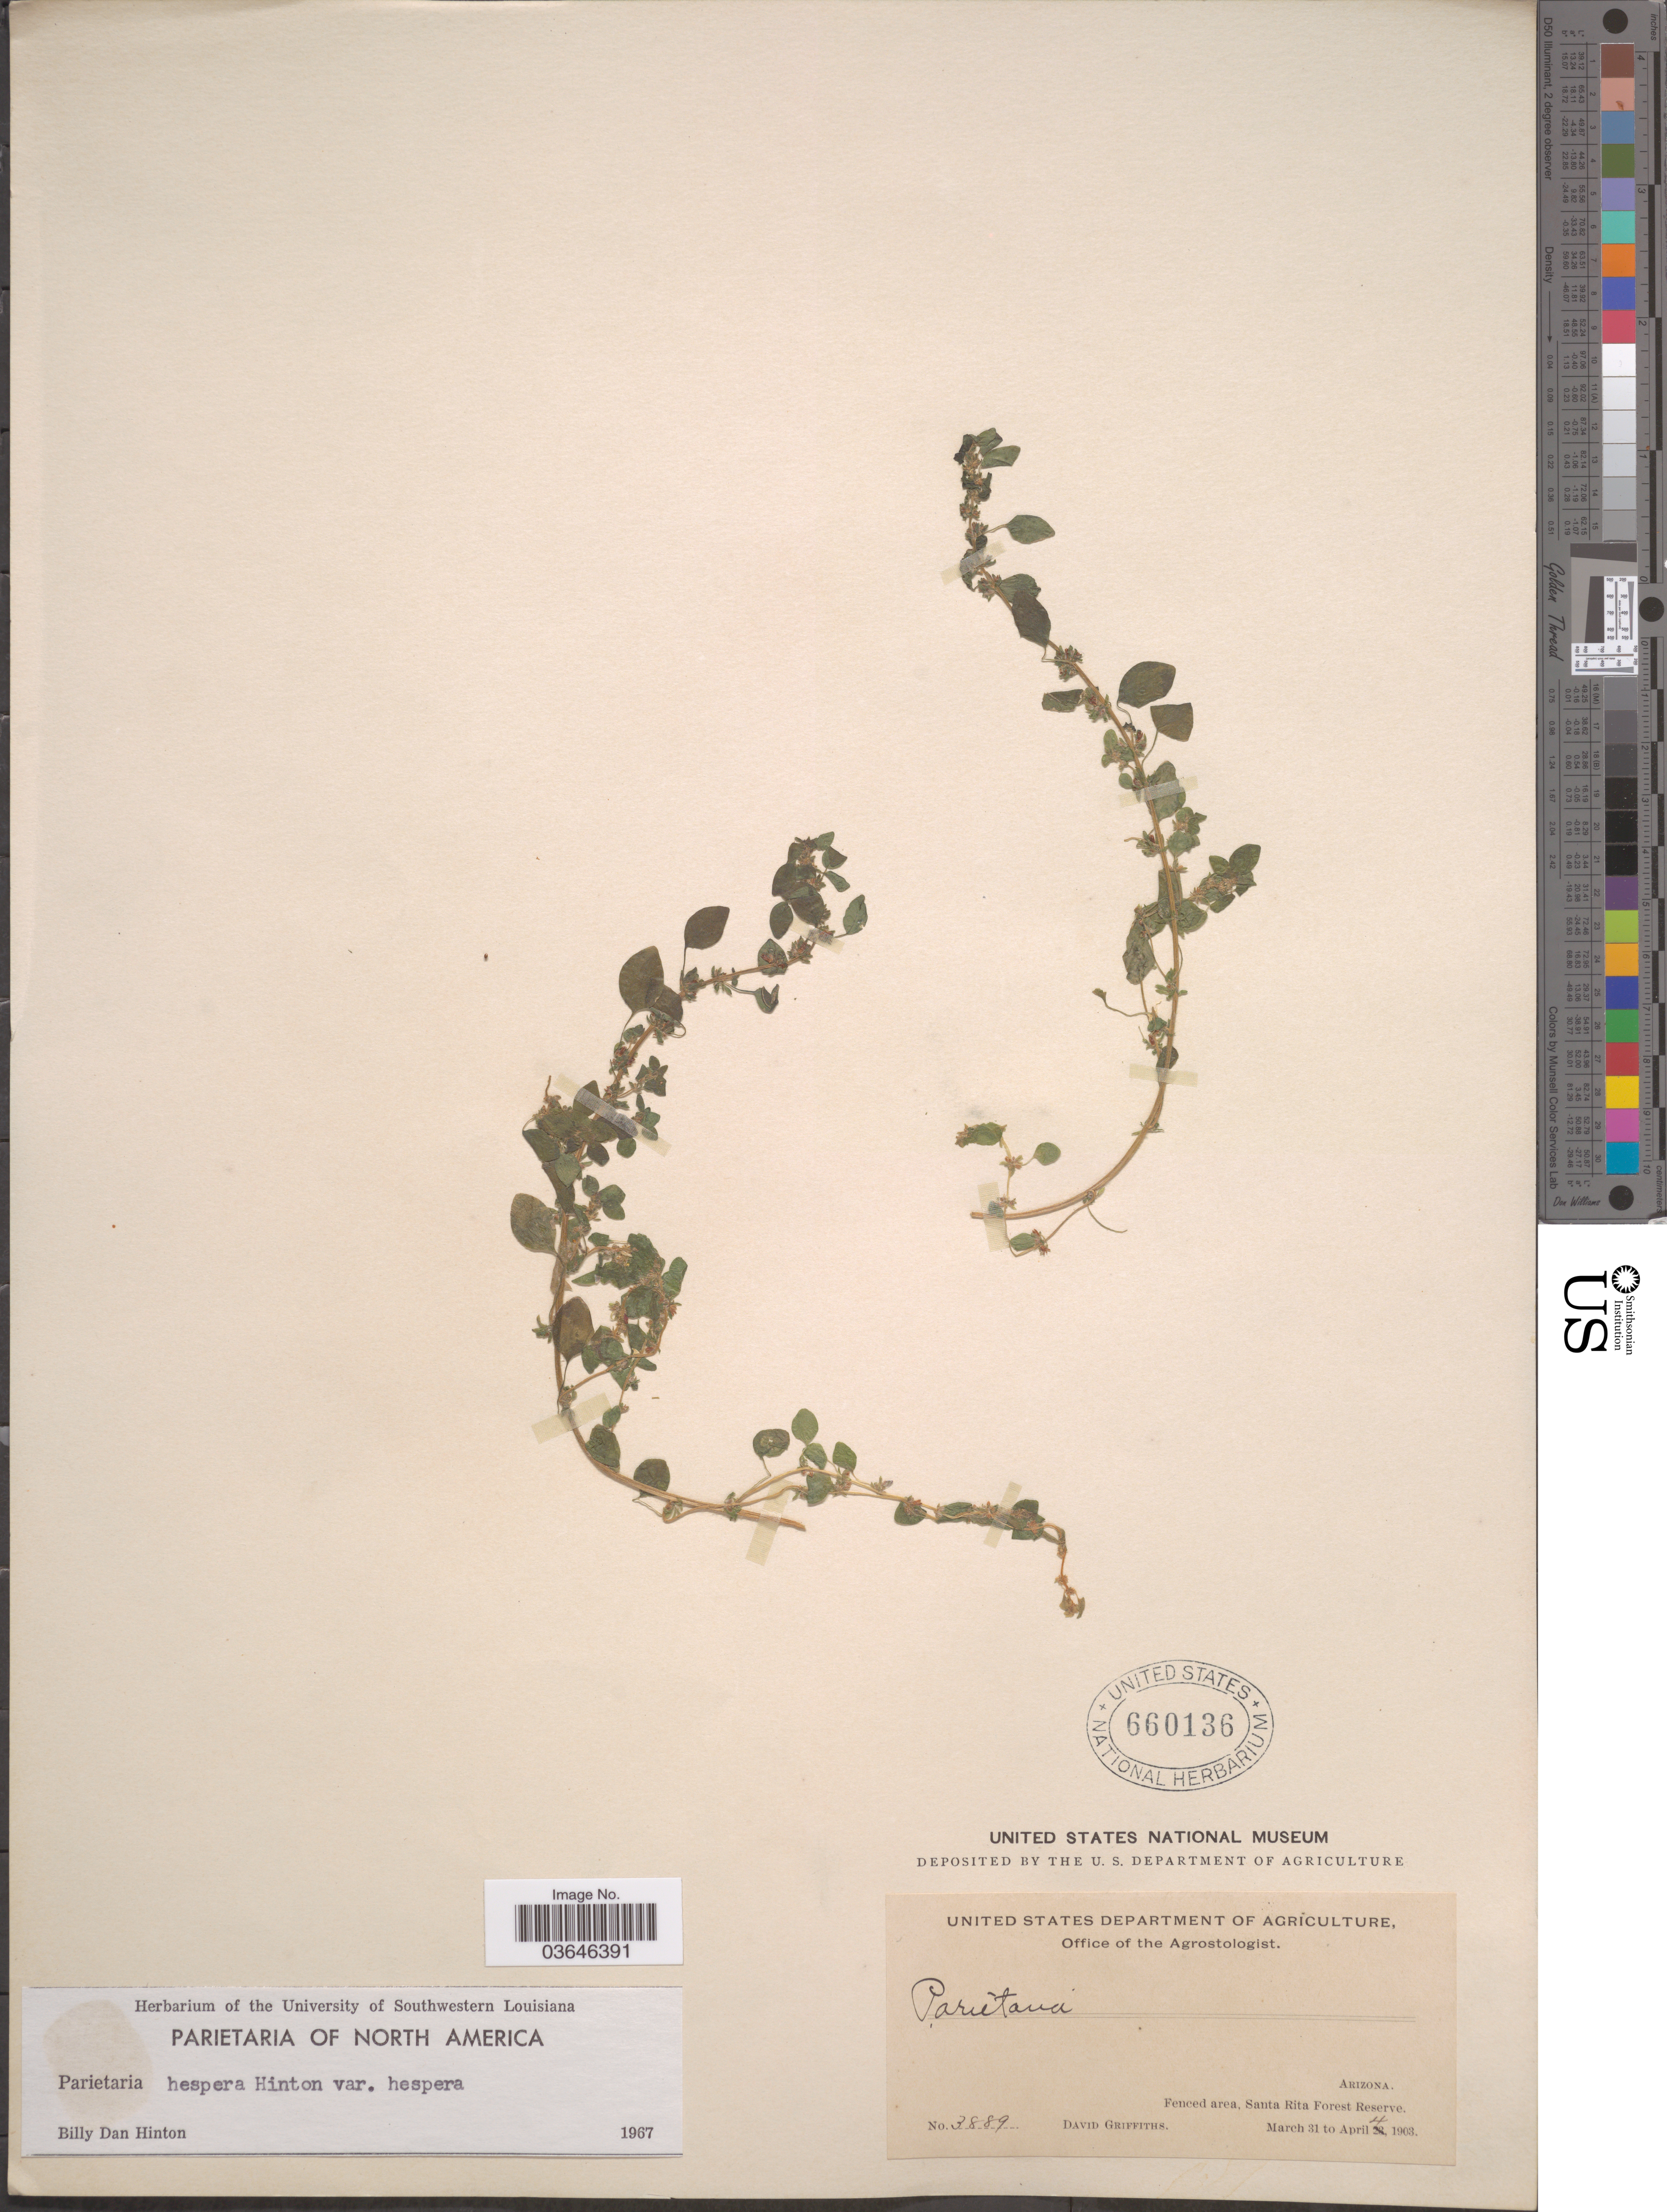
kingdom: Plantae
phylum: Tracheophyta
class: Magnoliopsida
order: Rosales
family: Urticaceae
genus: Parietaria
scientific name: Parietaria hespera var. hespera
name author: Hinton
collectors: D. Griffiths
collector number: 3889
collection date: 1903-03-31/1903-04-04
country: United States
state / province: Arizona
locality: Fenced area, Santa Rita Forest Reserve.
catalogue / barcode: US 660136